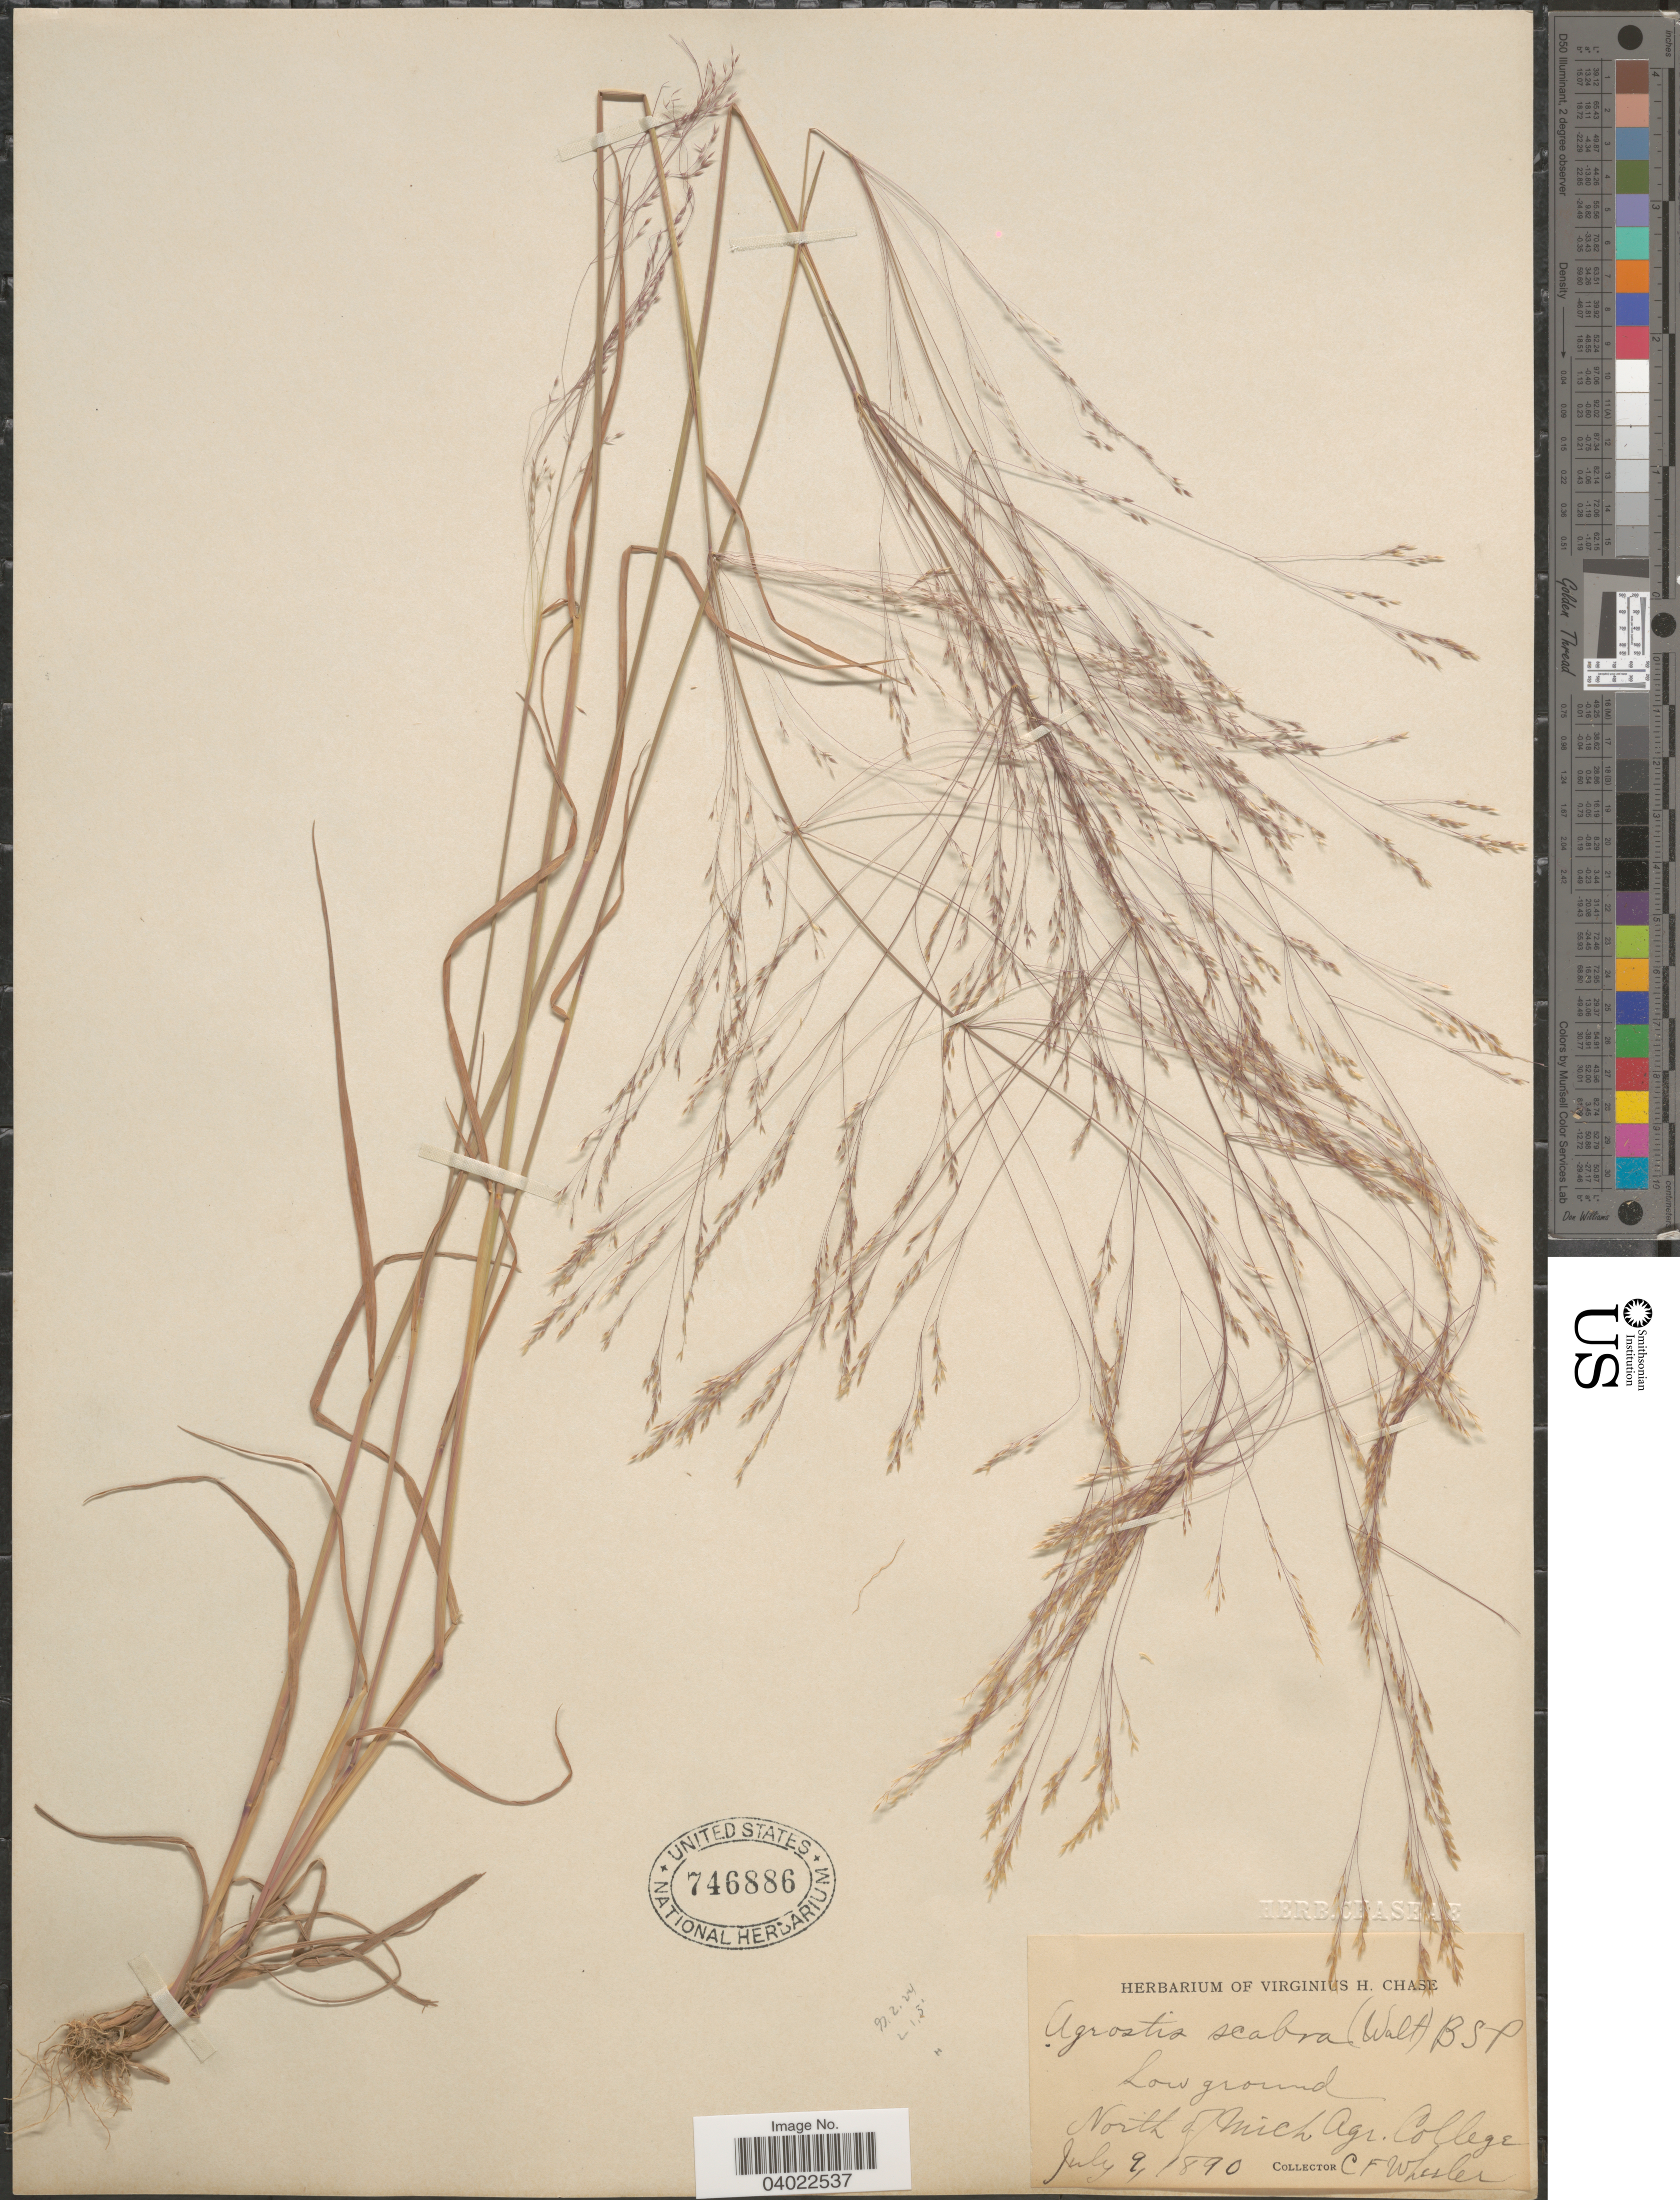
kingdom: Plantae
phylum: Tracheophyta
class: Liliopsida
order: Poales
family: Poaceae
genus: Agrostis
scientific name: Agrostis scabra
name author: Willd.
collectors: C. Wheeler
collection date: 1890-07-09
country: United States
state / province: Michigan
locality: North of Mich Agr. College.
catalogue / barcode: US 746886